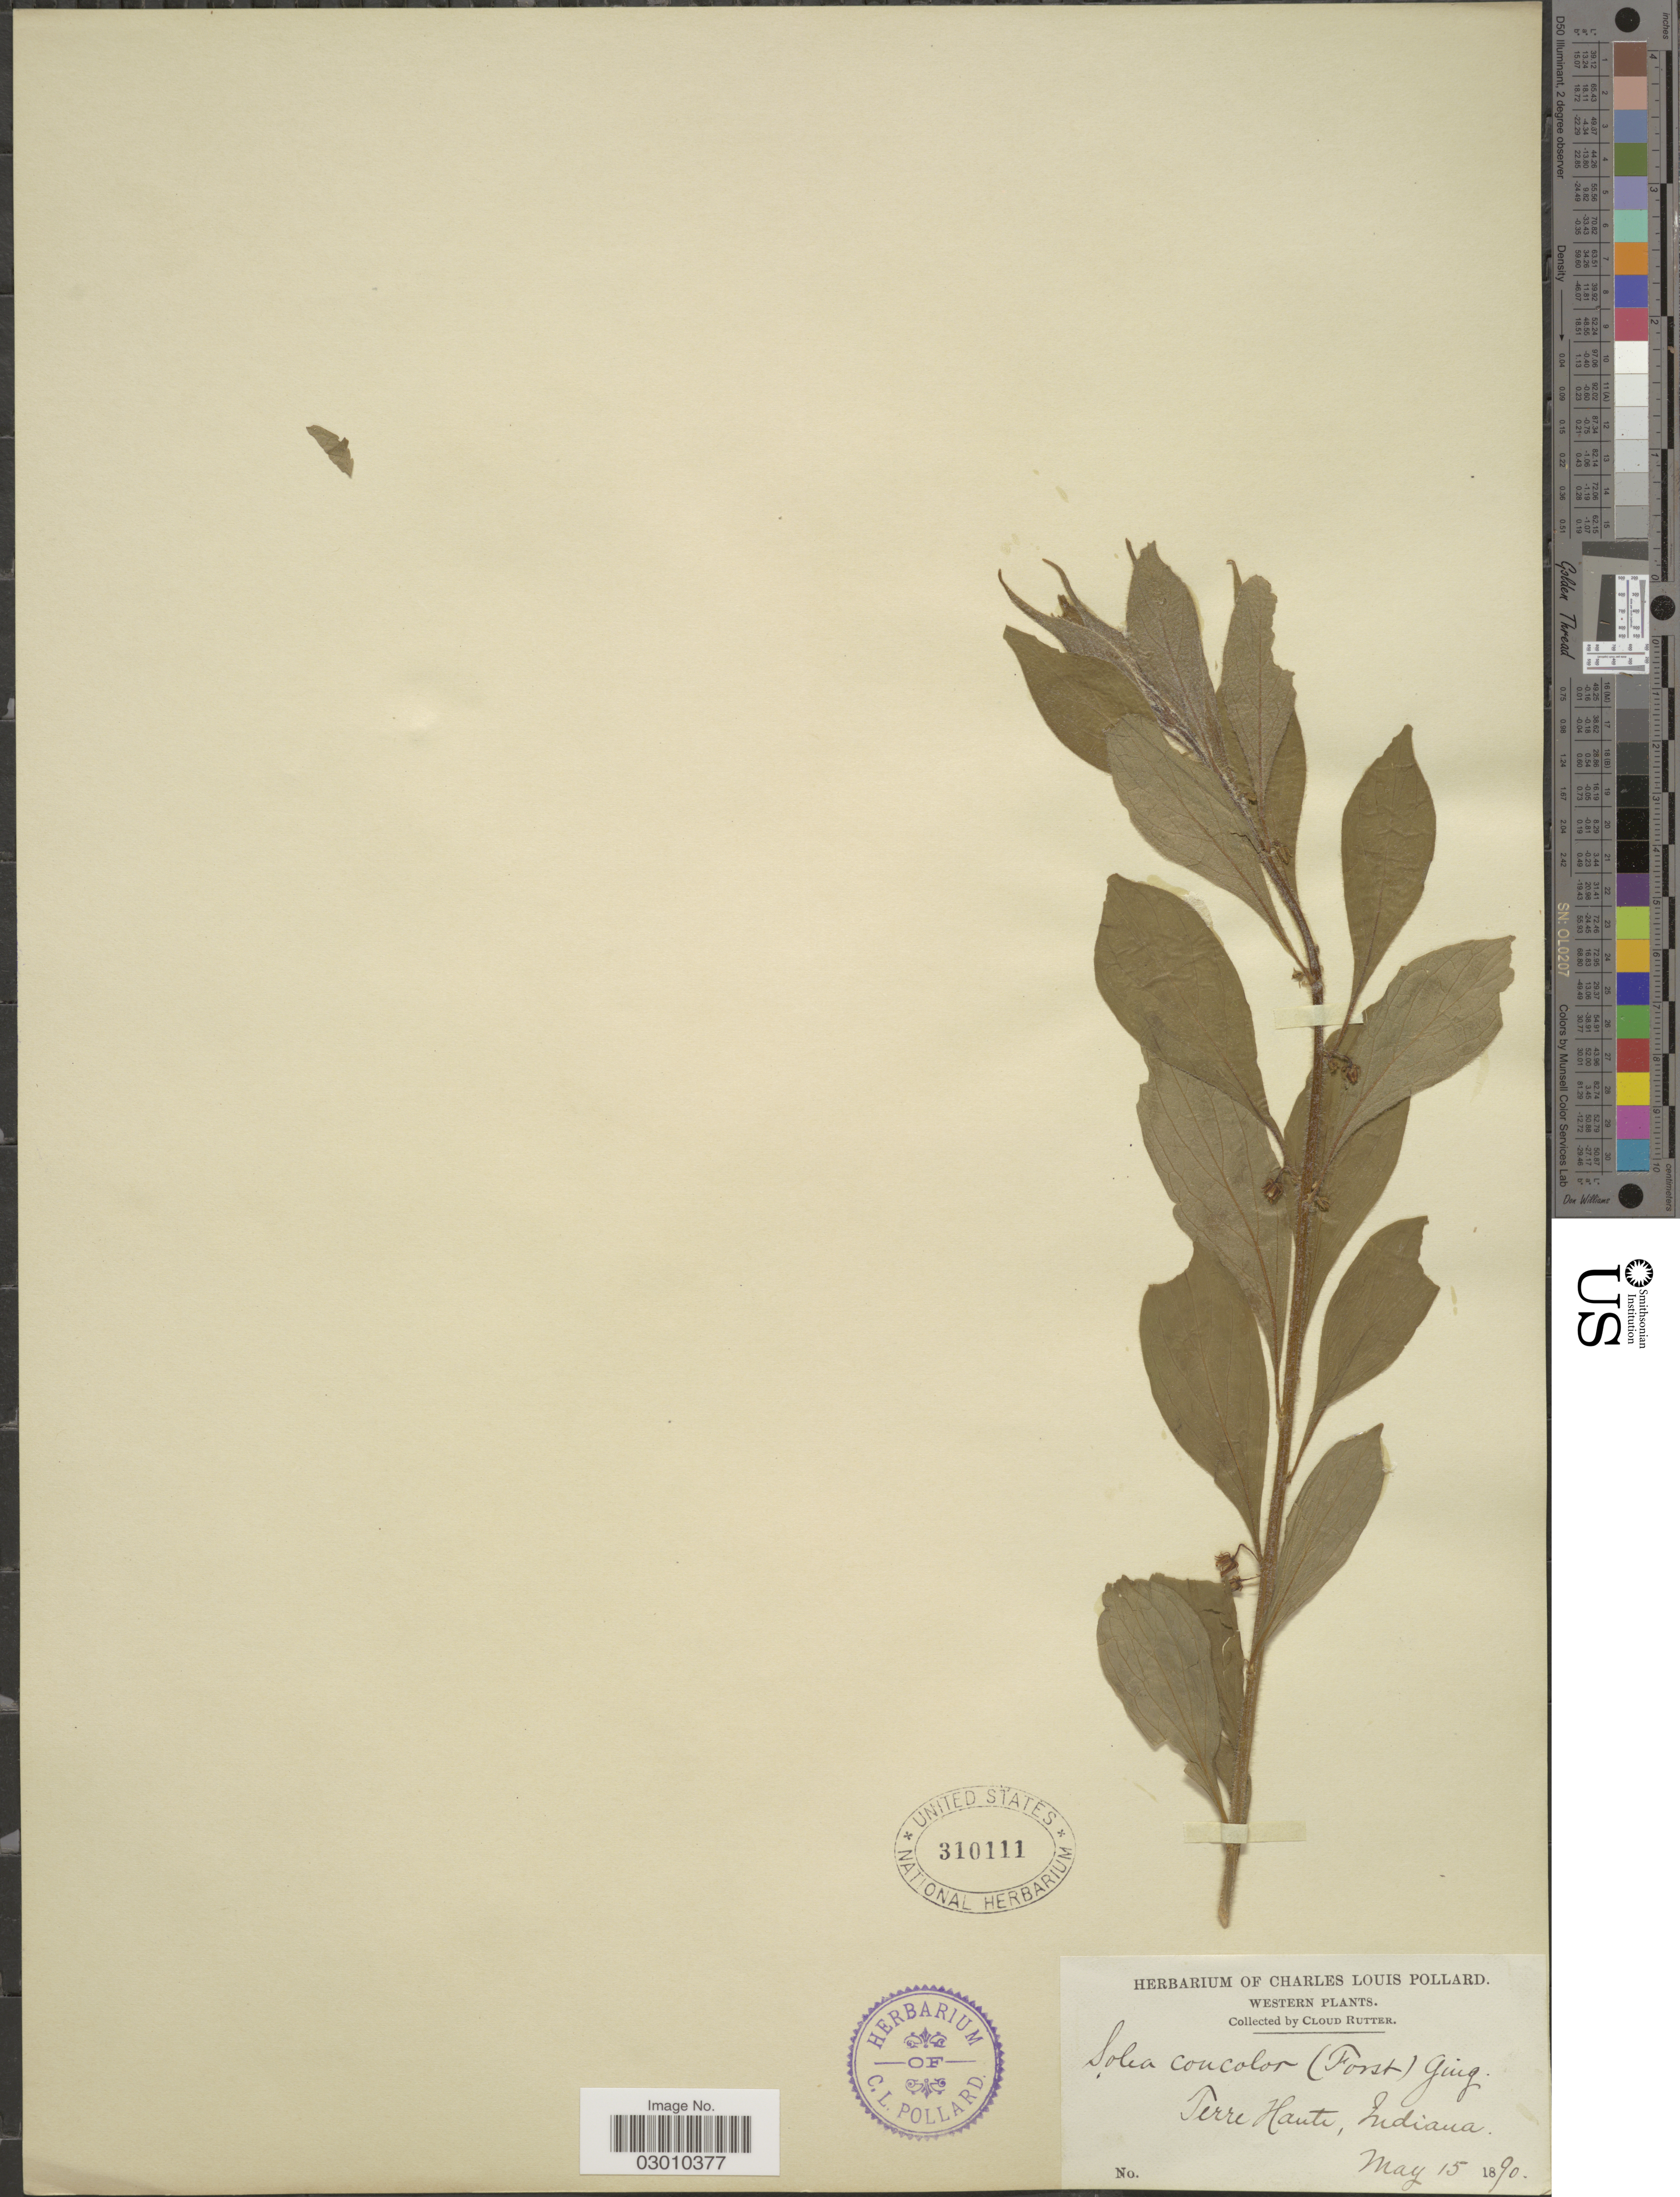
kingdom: Plantae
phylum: Tracheophyta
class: Magnoliopsida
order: Malpighiales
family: Violaceae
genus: Cubelium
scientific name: Cubelium concolor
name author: (T.F. Forst.) Raf. ex Britton & A. Br.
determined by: Strong, Mark T., (BOT), Smithsonian Institution - National Museum of Natural History (UNITED STATES)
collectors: C. Rutter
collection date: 1890-05-15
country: United States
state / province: Indiana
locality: Western. Terre Haute.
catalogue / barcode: US 310111